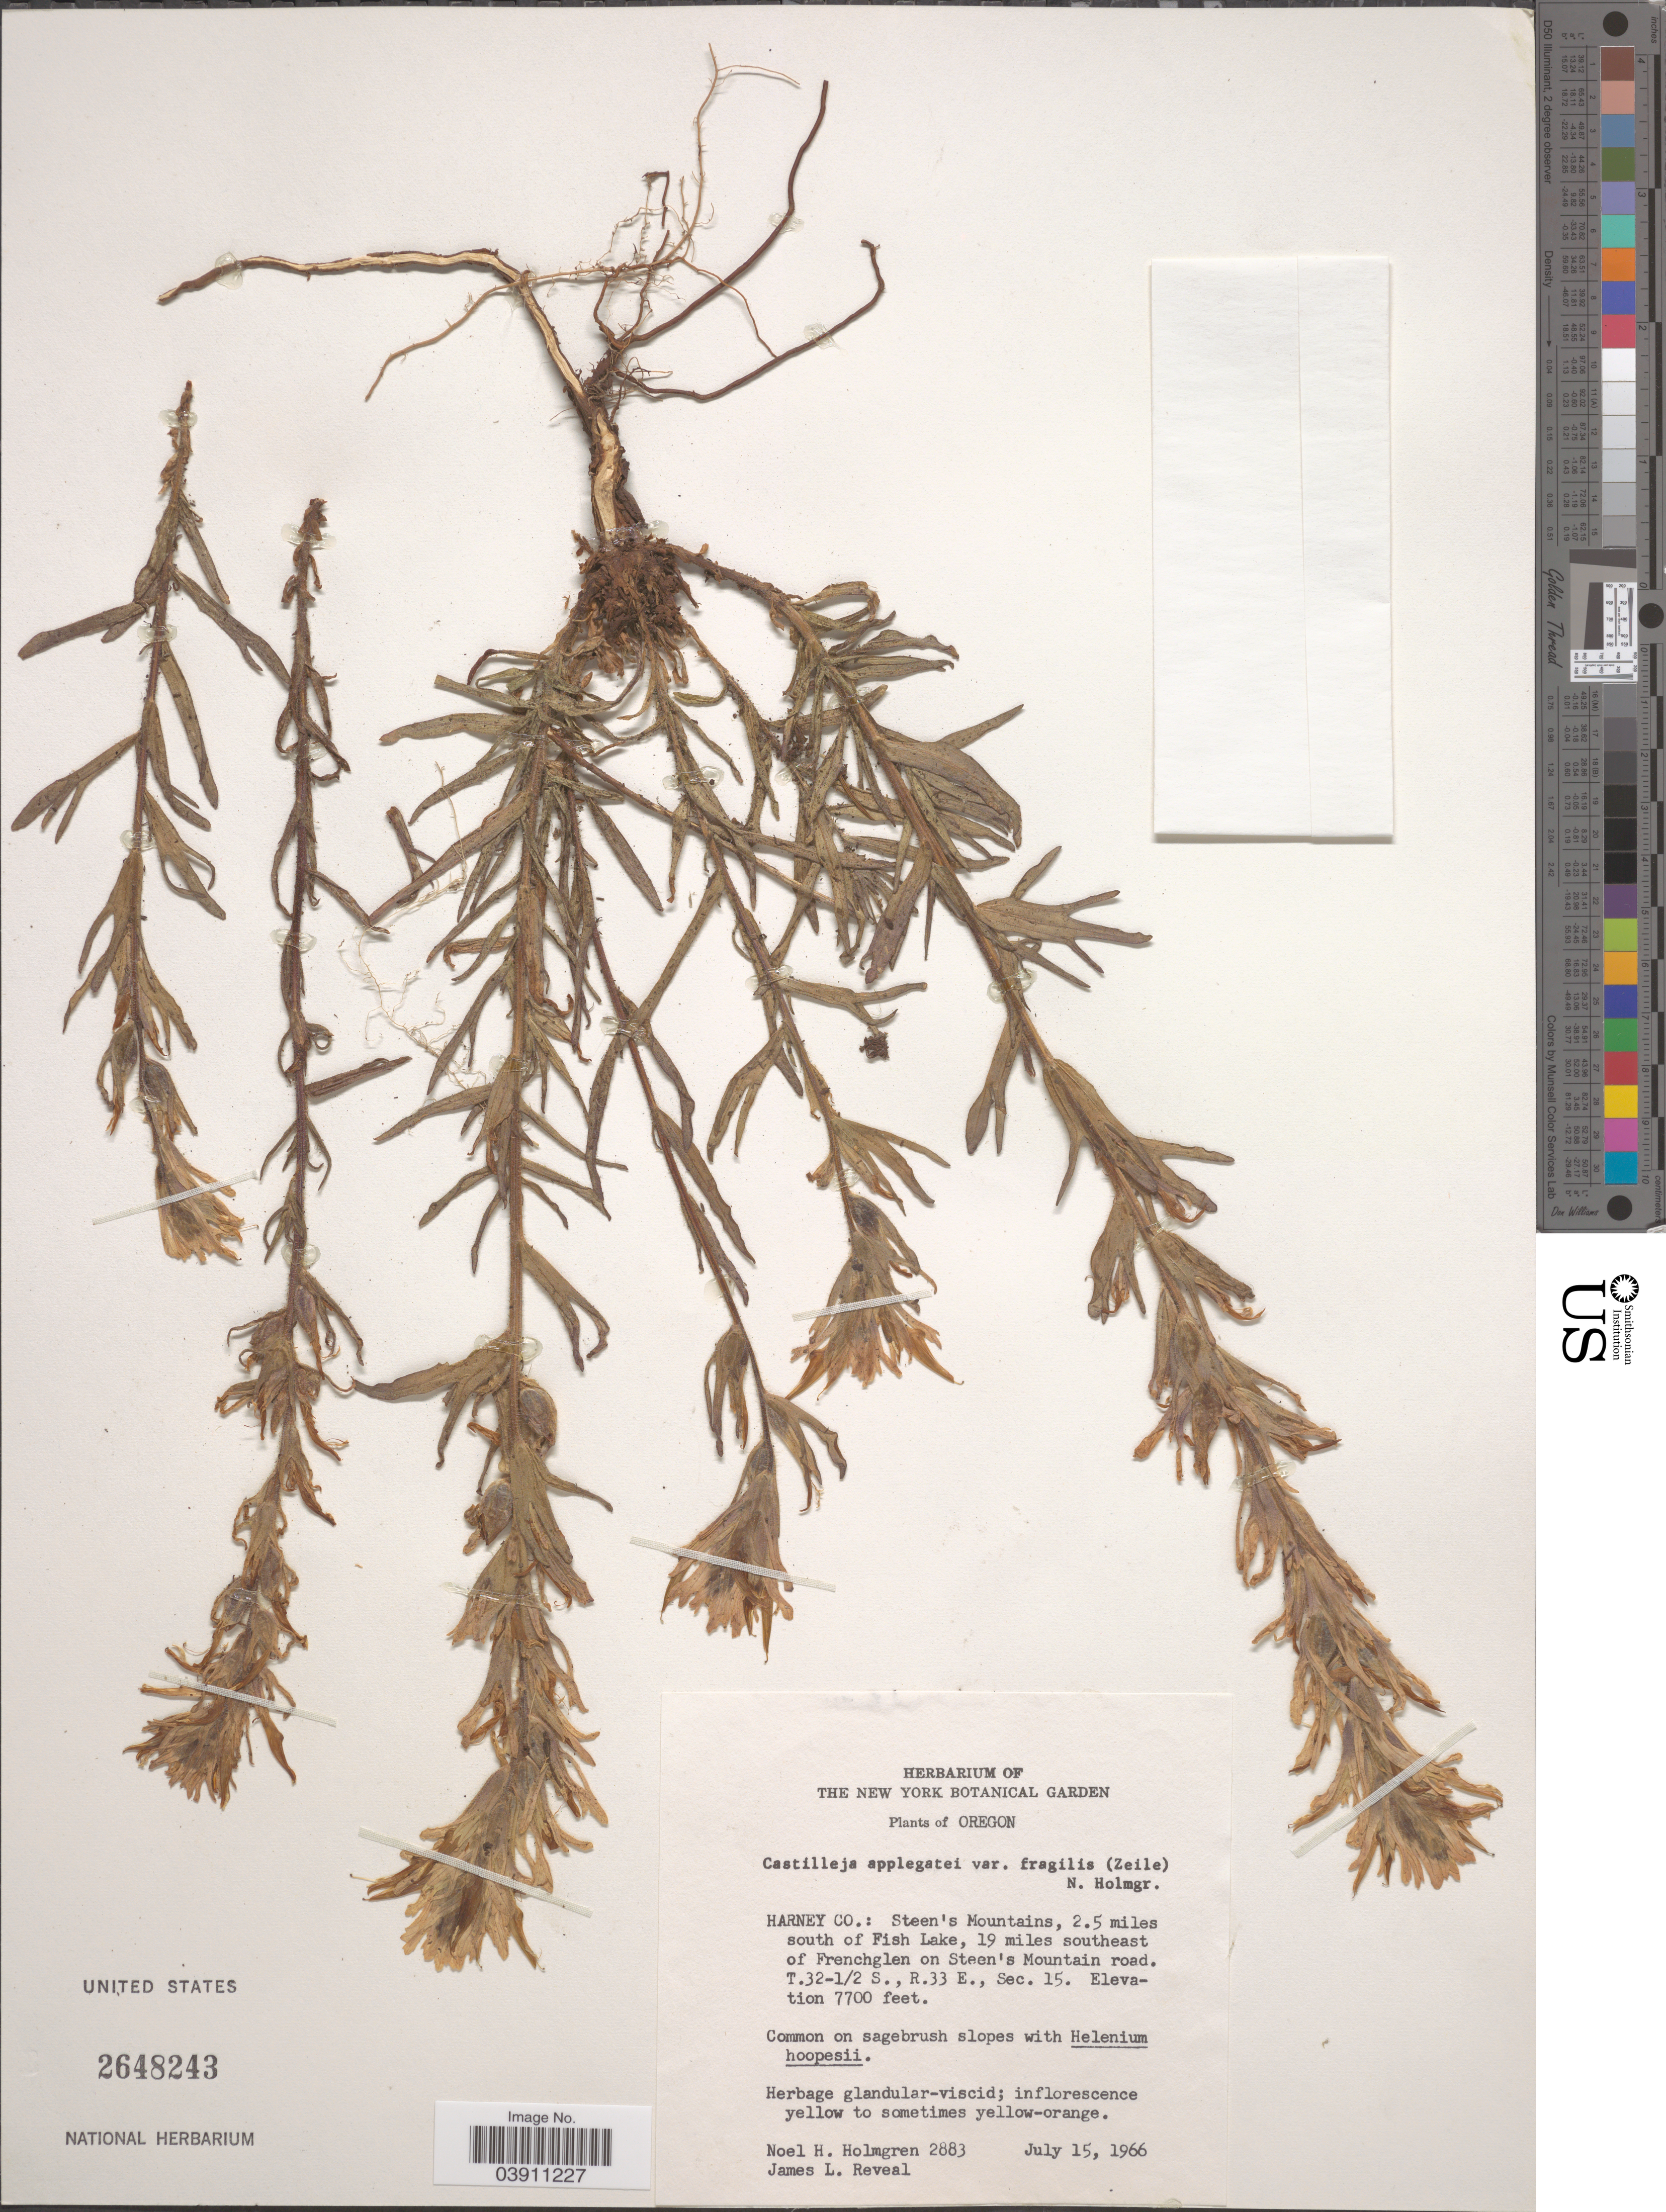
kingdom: Plantae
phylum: Tracheophyta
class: Magnoliopsida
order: Lamiales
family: Orobanchaceae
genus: Castilleja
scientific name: Castilleja applegatei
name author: Fernald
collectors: N. H. Holmgren & J. L. Reveal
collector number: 2883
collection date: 1966-07-15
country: United States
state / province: Oregon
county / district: Harney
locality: Harney Co.: Steen's Mountains, 2.5 miles south of Fish Lake, 19 miles southeast of Frenchglen on Steen's Mountain road. T. 32-½ S., R. 33 E., Sec. 15.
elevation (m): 2347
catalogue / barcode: US 2648243